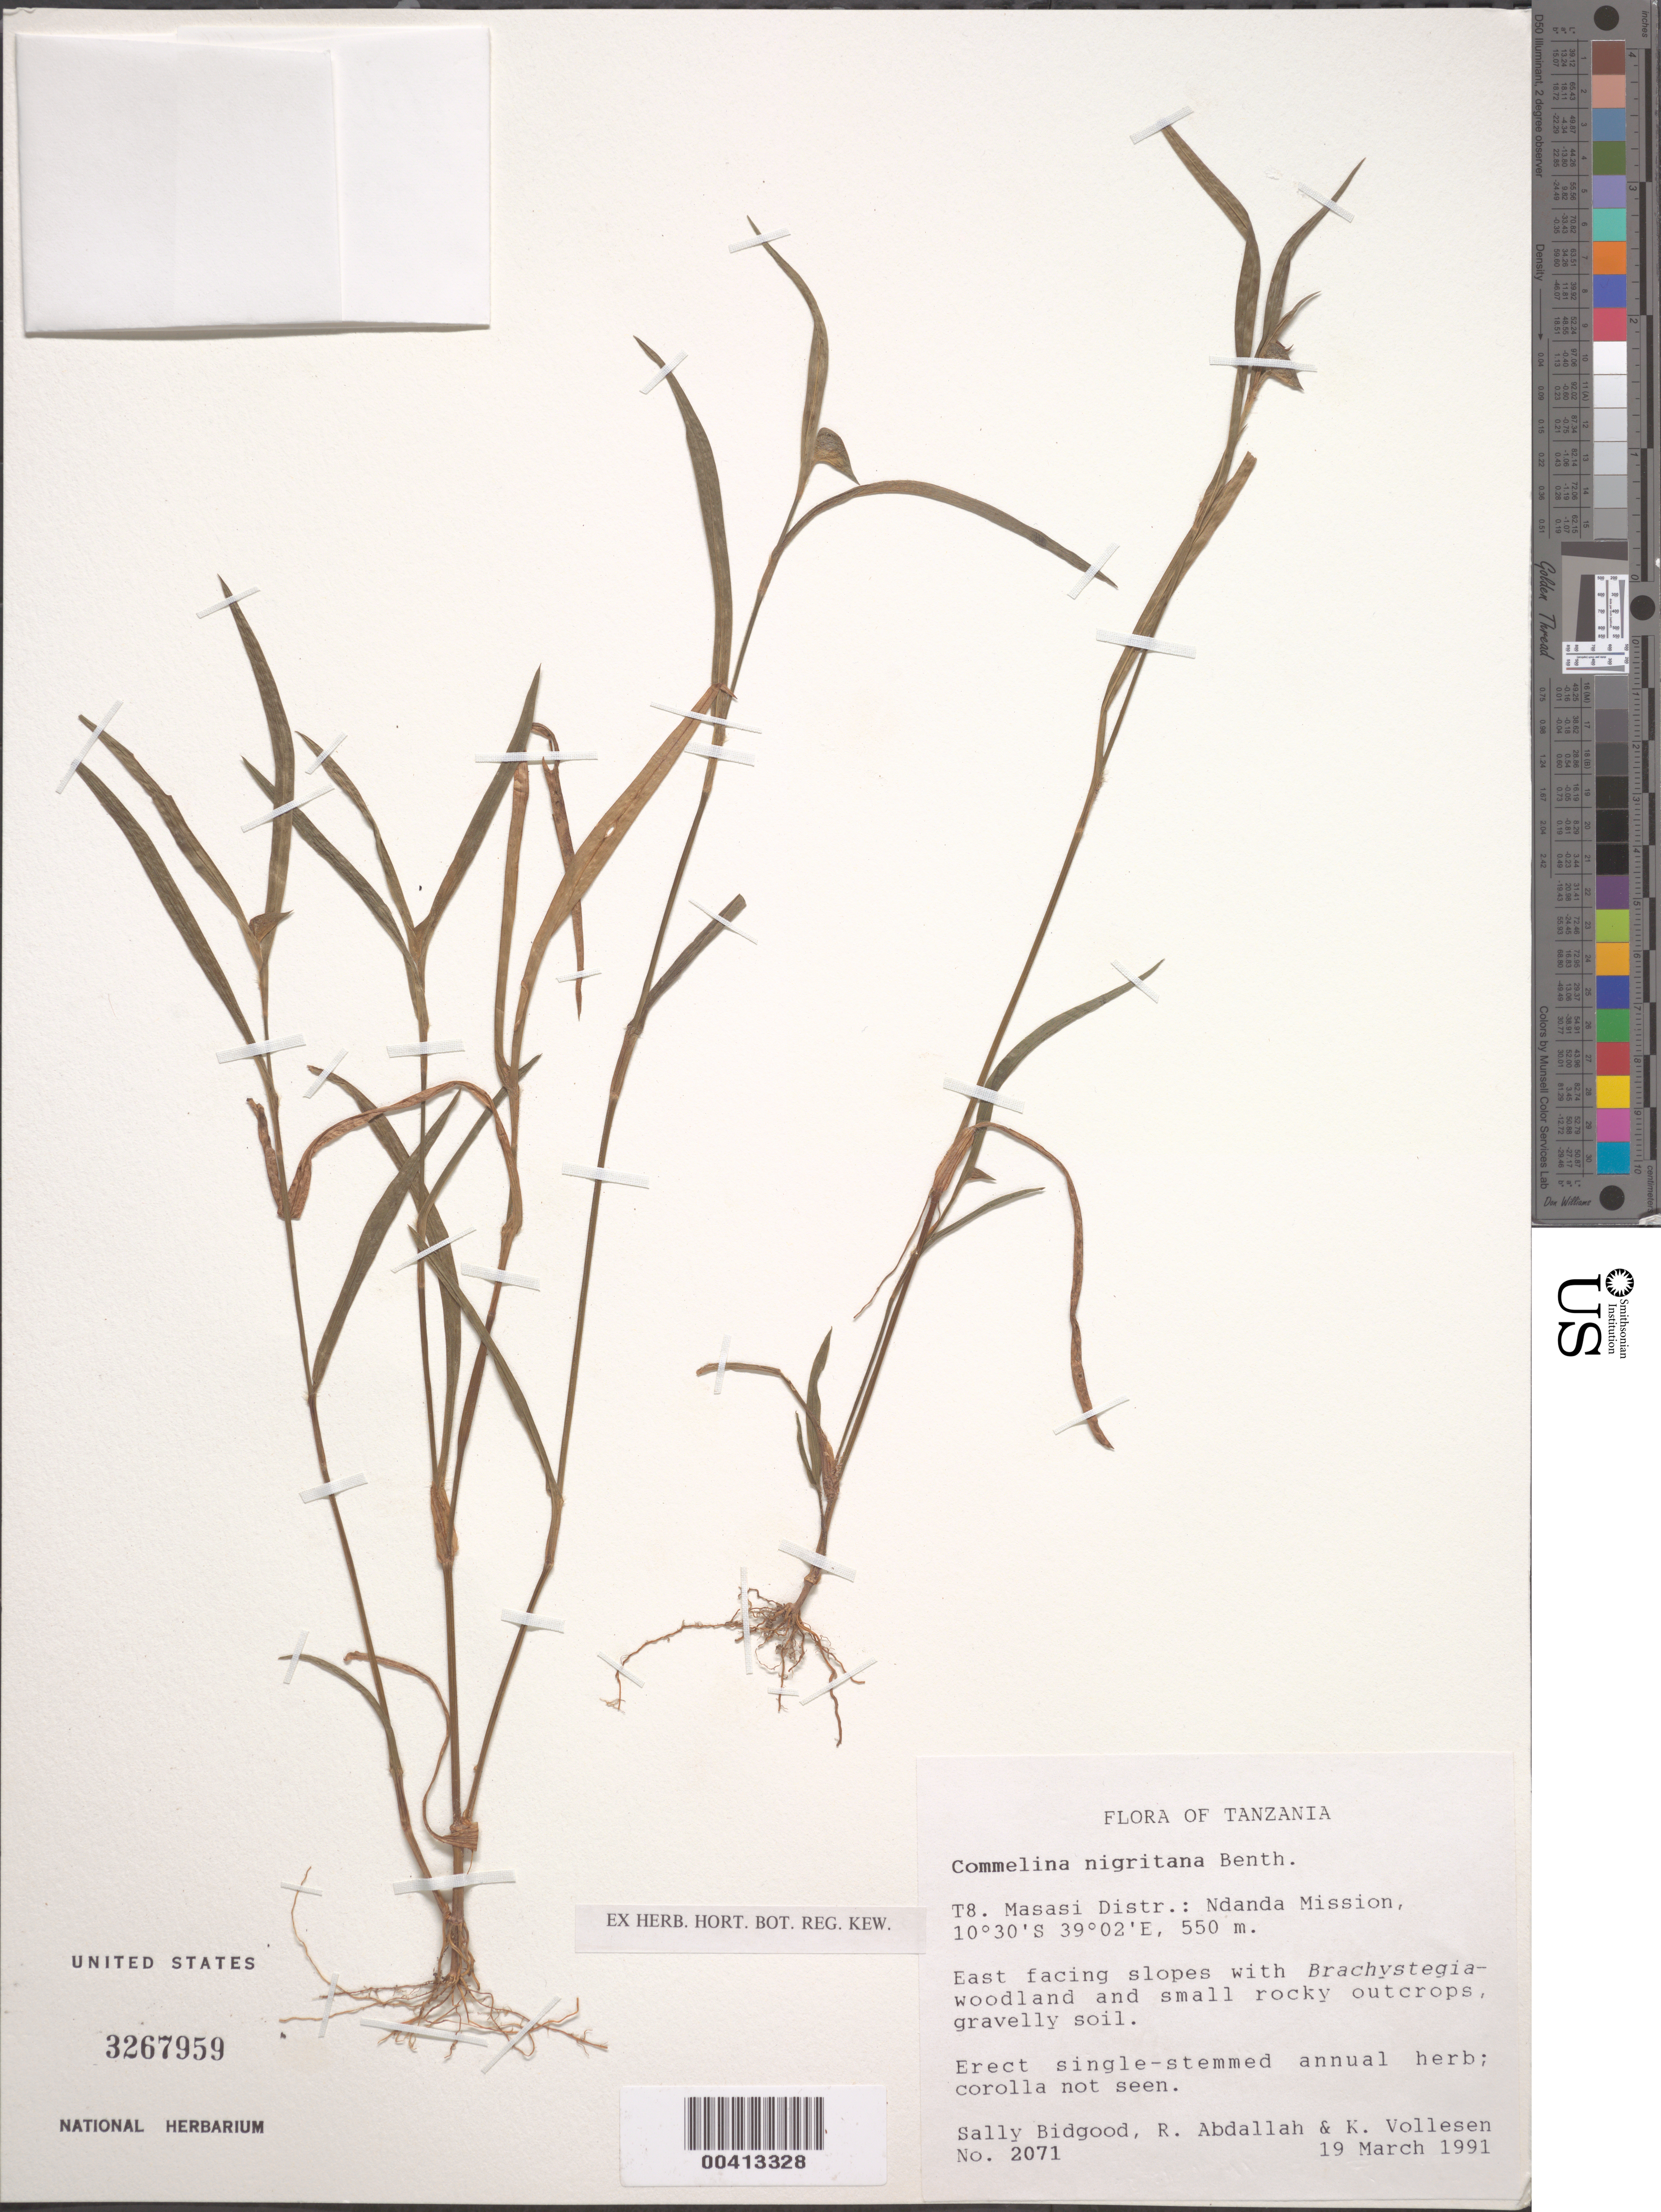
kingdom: Plantae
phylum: Tracheophyta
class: Liliopsida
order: Commelinales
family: Commelinaceae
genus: Commelina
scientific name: Commelina nigritana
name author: Benth.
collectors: G. Bidgood, R. Abdallah & K. Vollesen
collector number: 2071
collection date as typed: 19 Mar 1991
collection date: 1991-03-19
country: Tanzania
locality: Masasi, ndanda mission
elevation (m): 550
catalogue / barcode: US 3267959